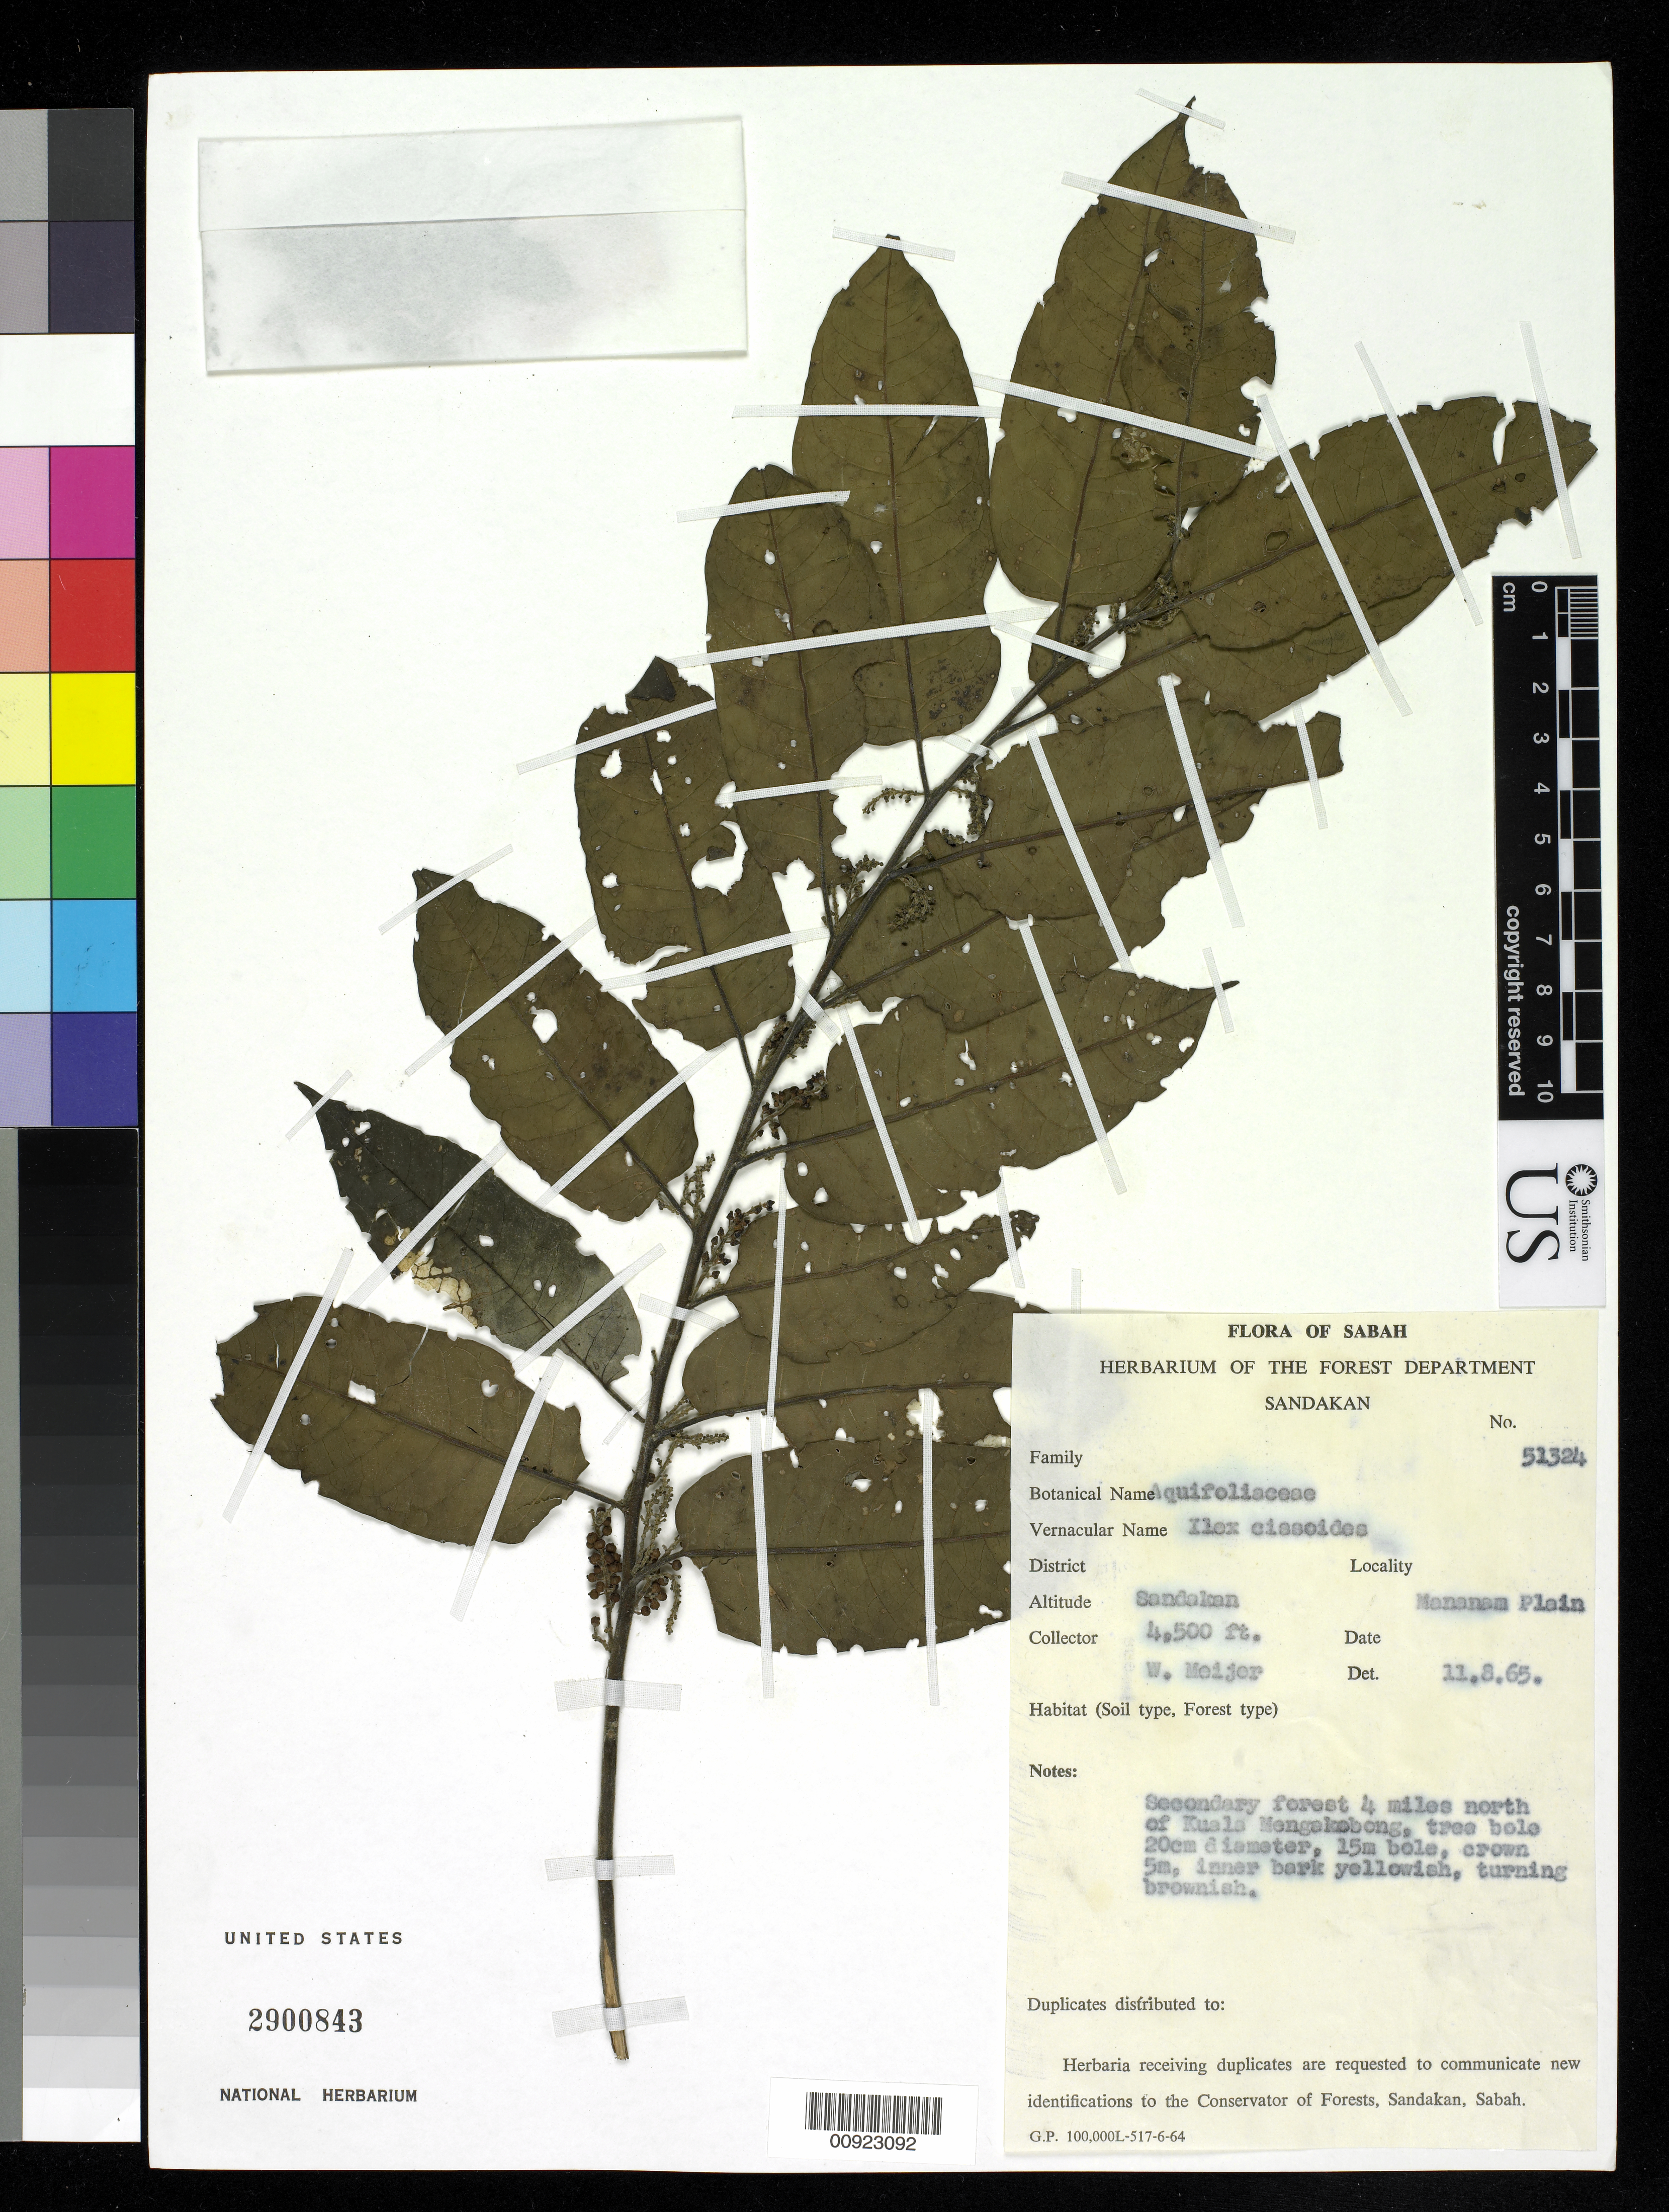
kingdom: Plantae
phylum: Tracheophyta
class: Magnoliopsida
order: Aquifoliales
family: Aquifoliaceae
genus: Ilex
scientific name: Ilex cissoides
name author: Loes.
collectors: W. Meijer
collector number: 51324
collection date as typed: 11 Aug 1965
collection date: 1965-08-11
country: Malaysia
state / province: Sabah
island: Borneo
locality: Sandakan, Mananam Plain, 4 miles N of Kuala Mengakobong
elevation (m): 1372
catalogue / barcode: US 2900843